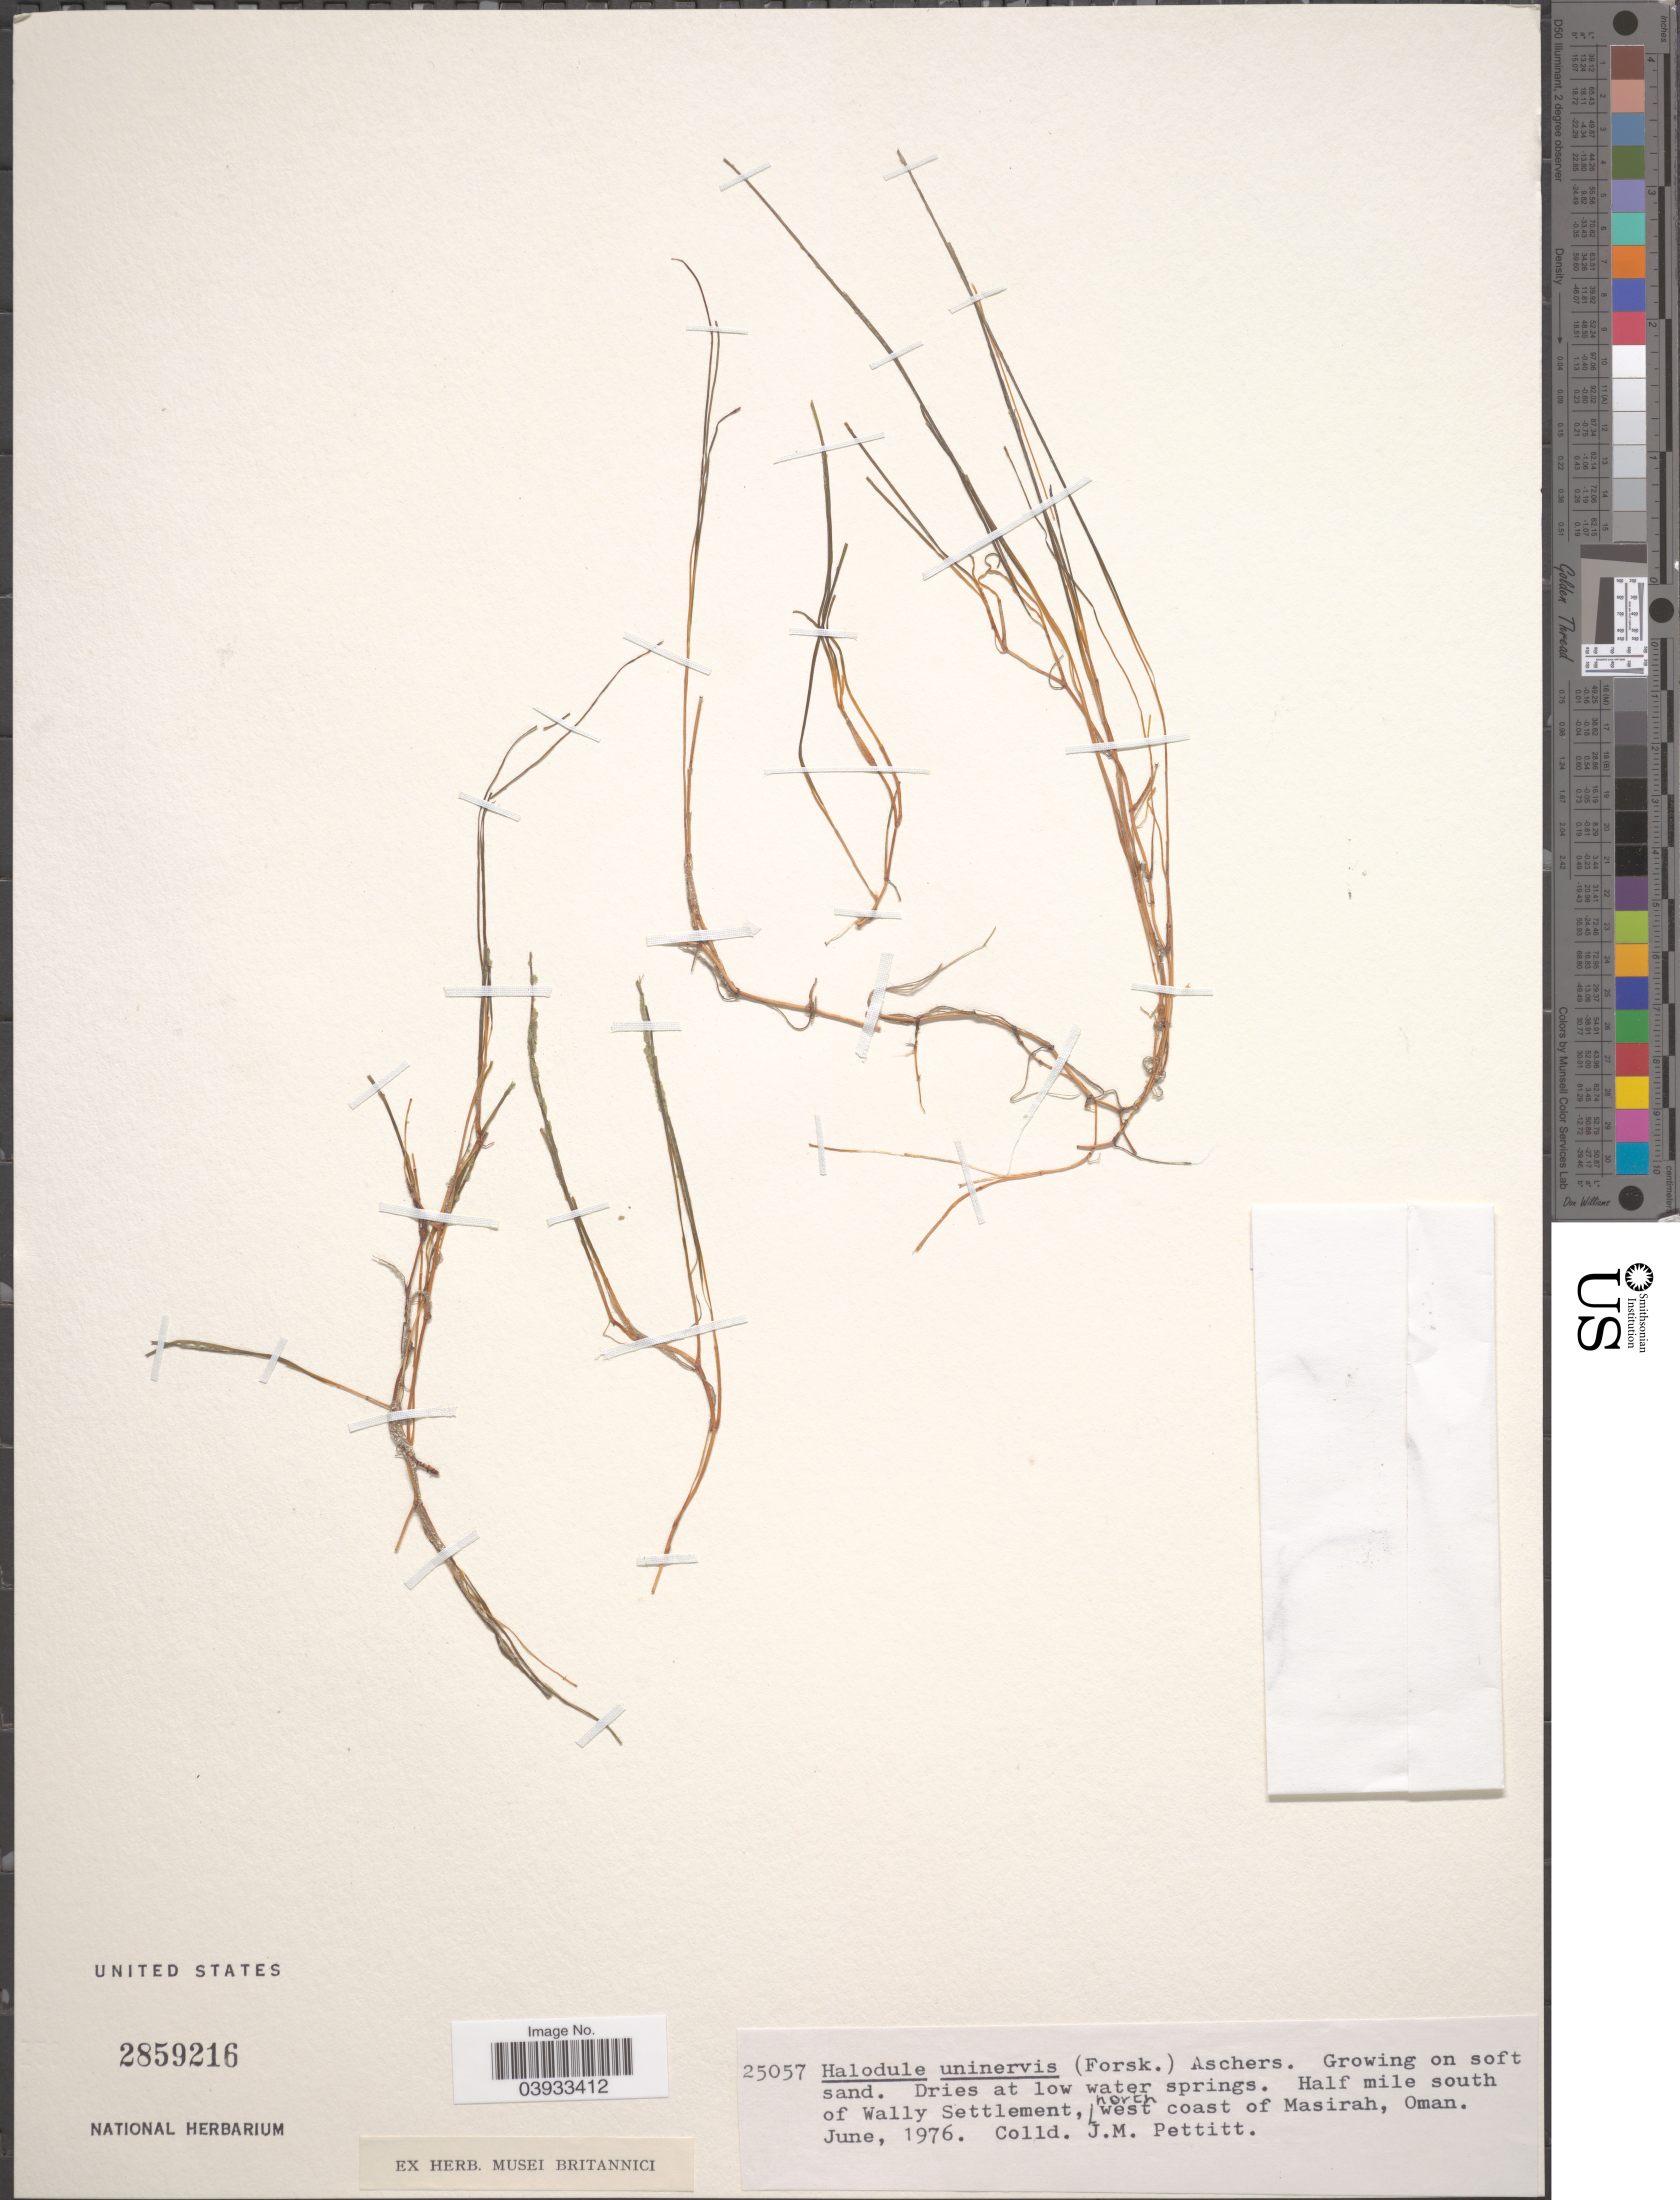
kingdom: Plantae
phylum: Tracheophyta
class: Liliopsida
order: Alismatales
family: Cymodoceaceae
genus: Halodule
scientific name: Halodule uninervis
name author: (Forssk.) Asch.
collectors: J. Pettitt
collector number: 25057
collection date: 1976-06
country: Oman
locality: Half mile south of Wally Settlement, nortwest coast of Masirah.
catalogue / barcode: US 2859216